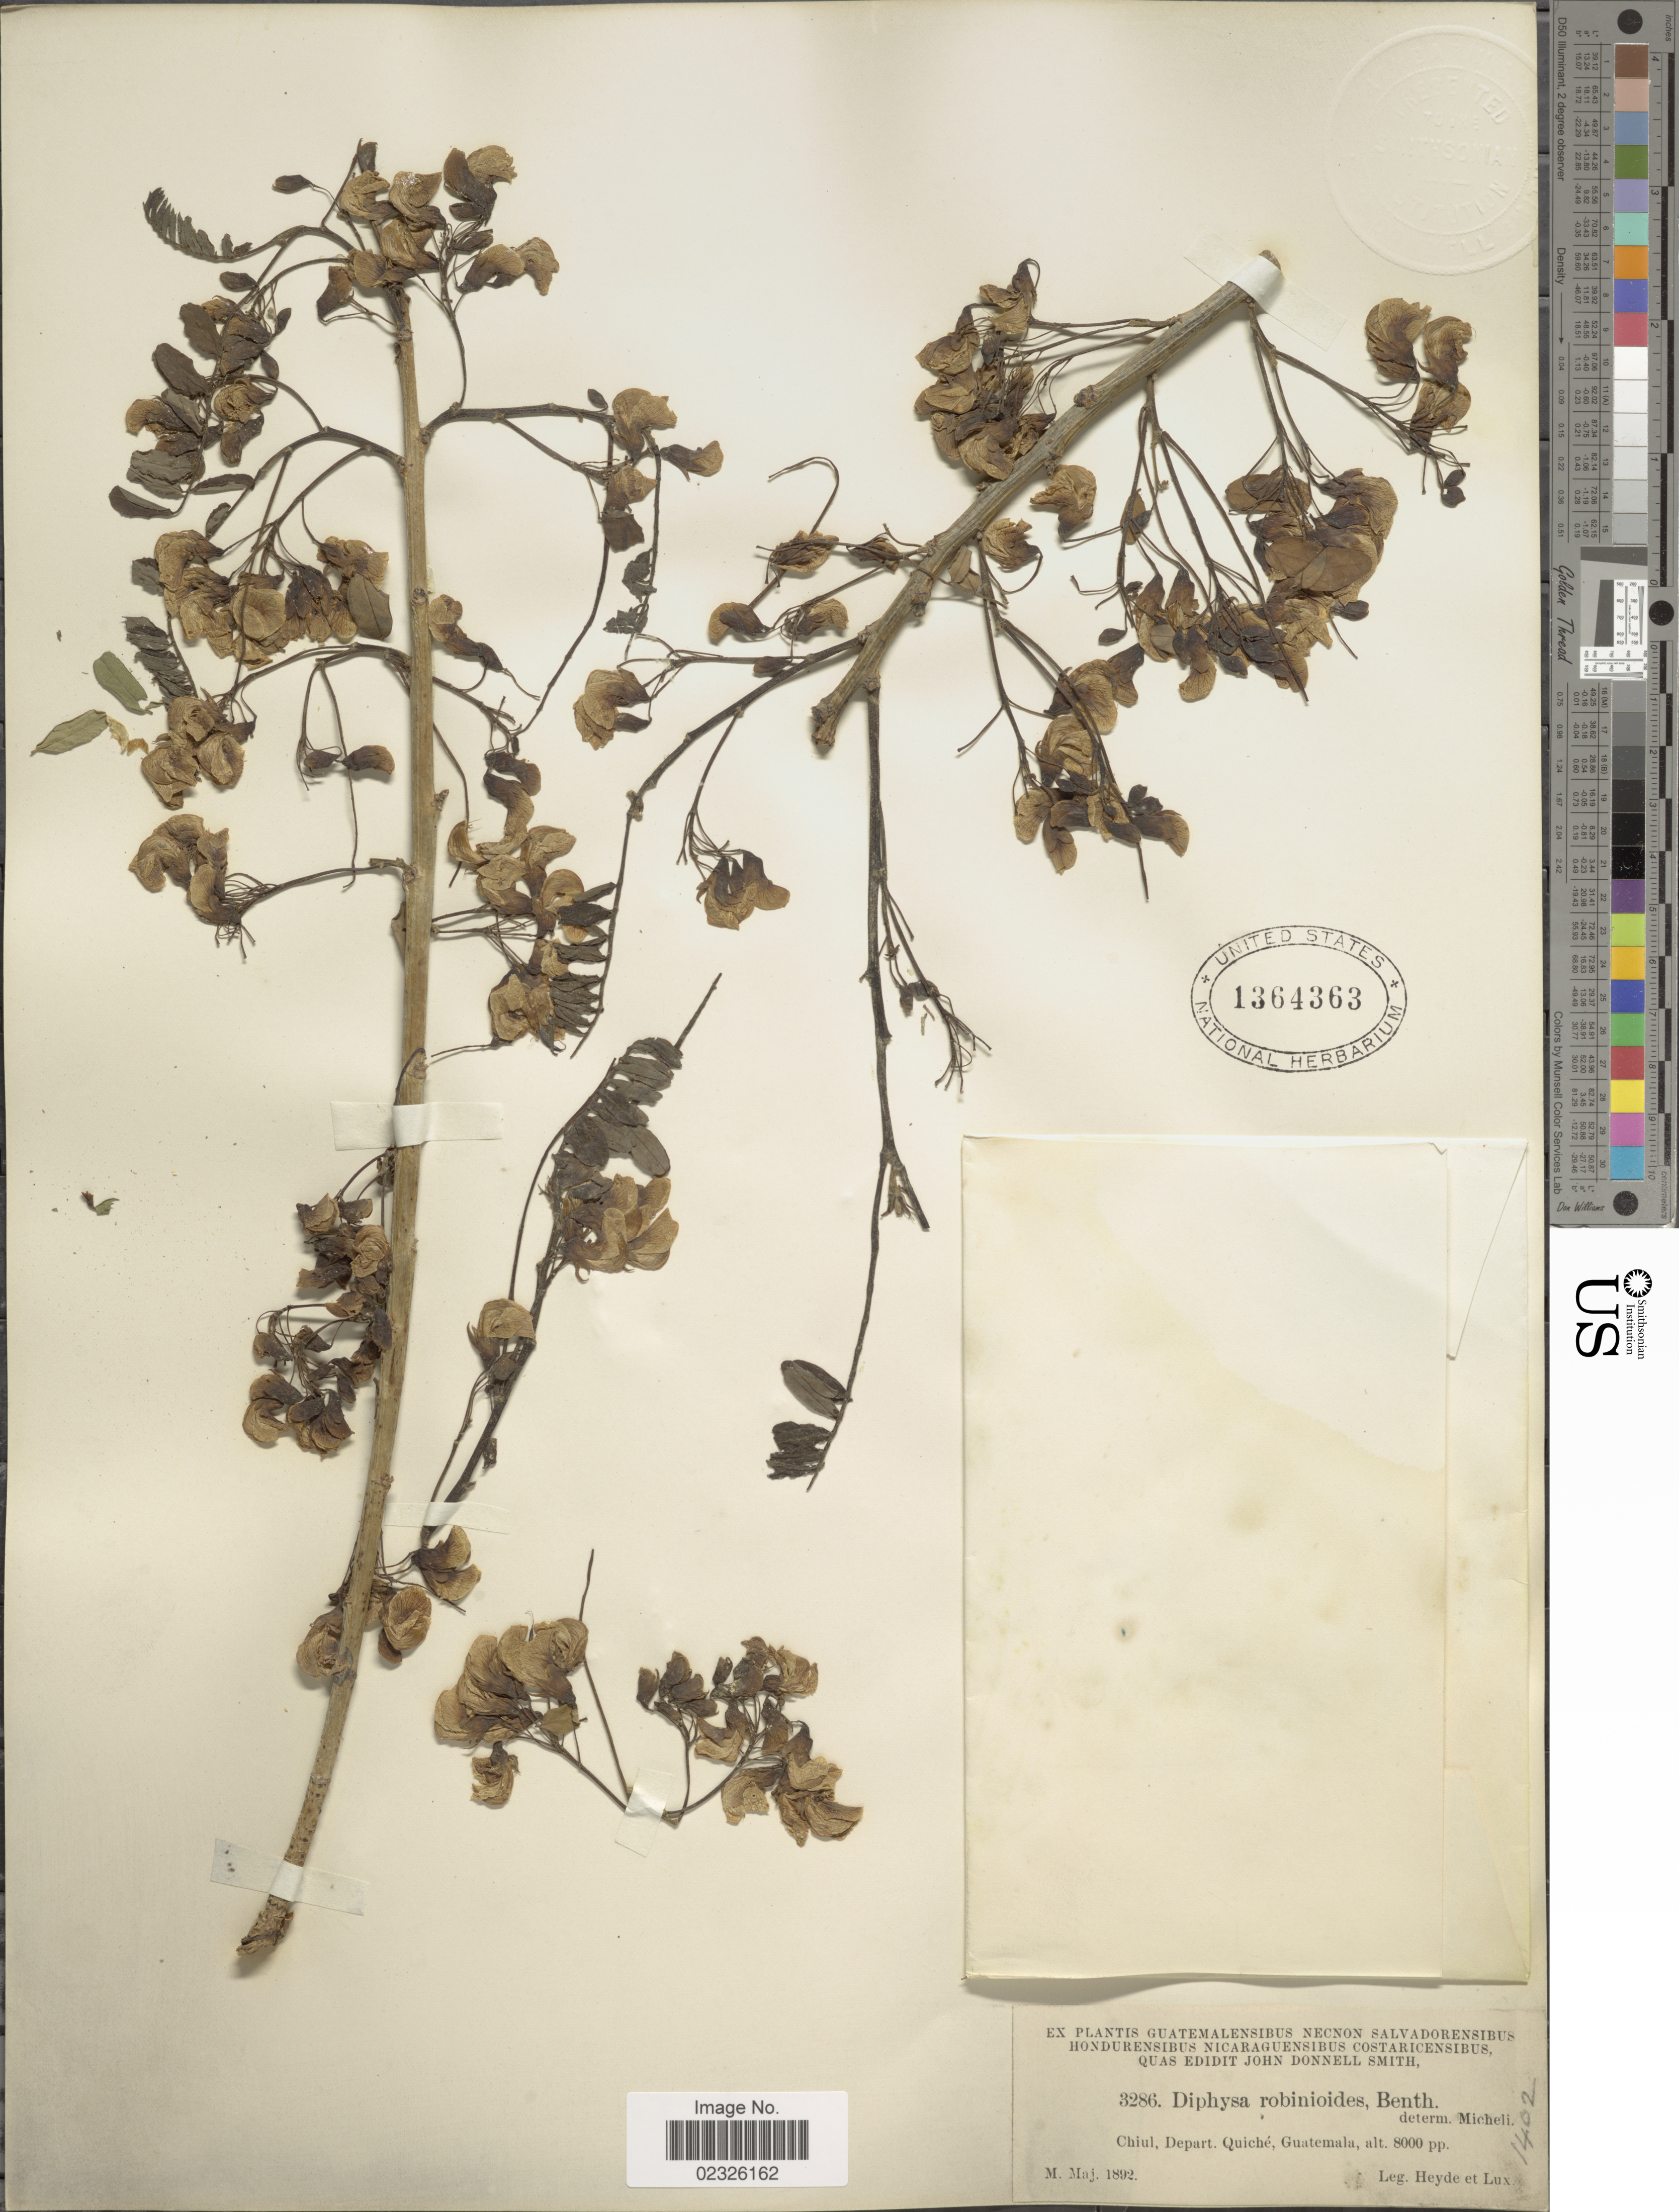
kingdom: Plantae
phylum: Tracheophyta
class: Magnoliopsida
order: Fabales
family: Fabaceae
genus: Diphysa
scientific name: Diphysa robinioides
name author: Benth.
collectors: Heyde & Lux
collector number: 3286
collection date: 1892-05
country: Guatemala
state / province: El Quiché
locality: Chiul, Depart Quiché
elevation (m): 2438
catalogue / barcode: US 1364363